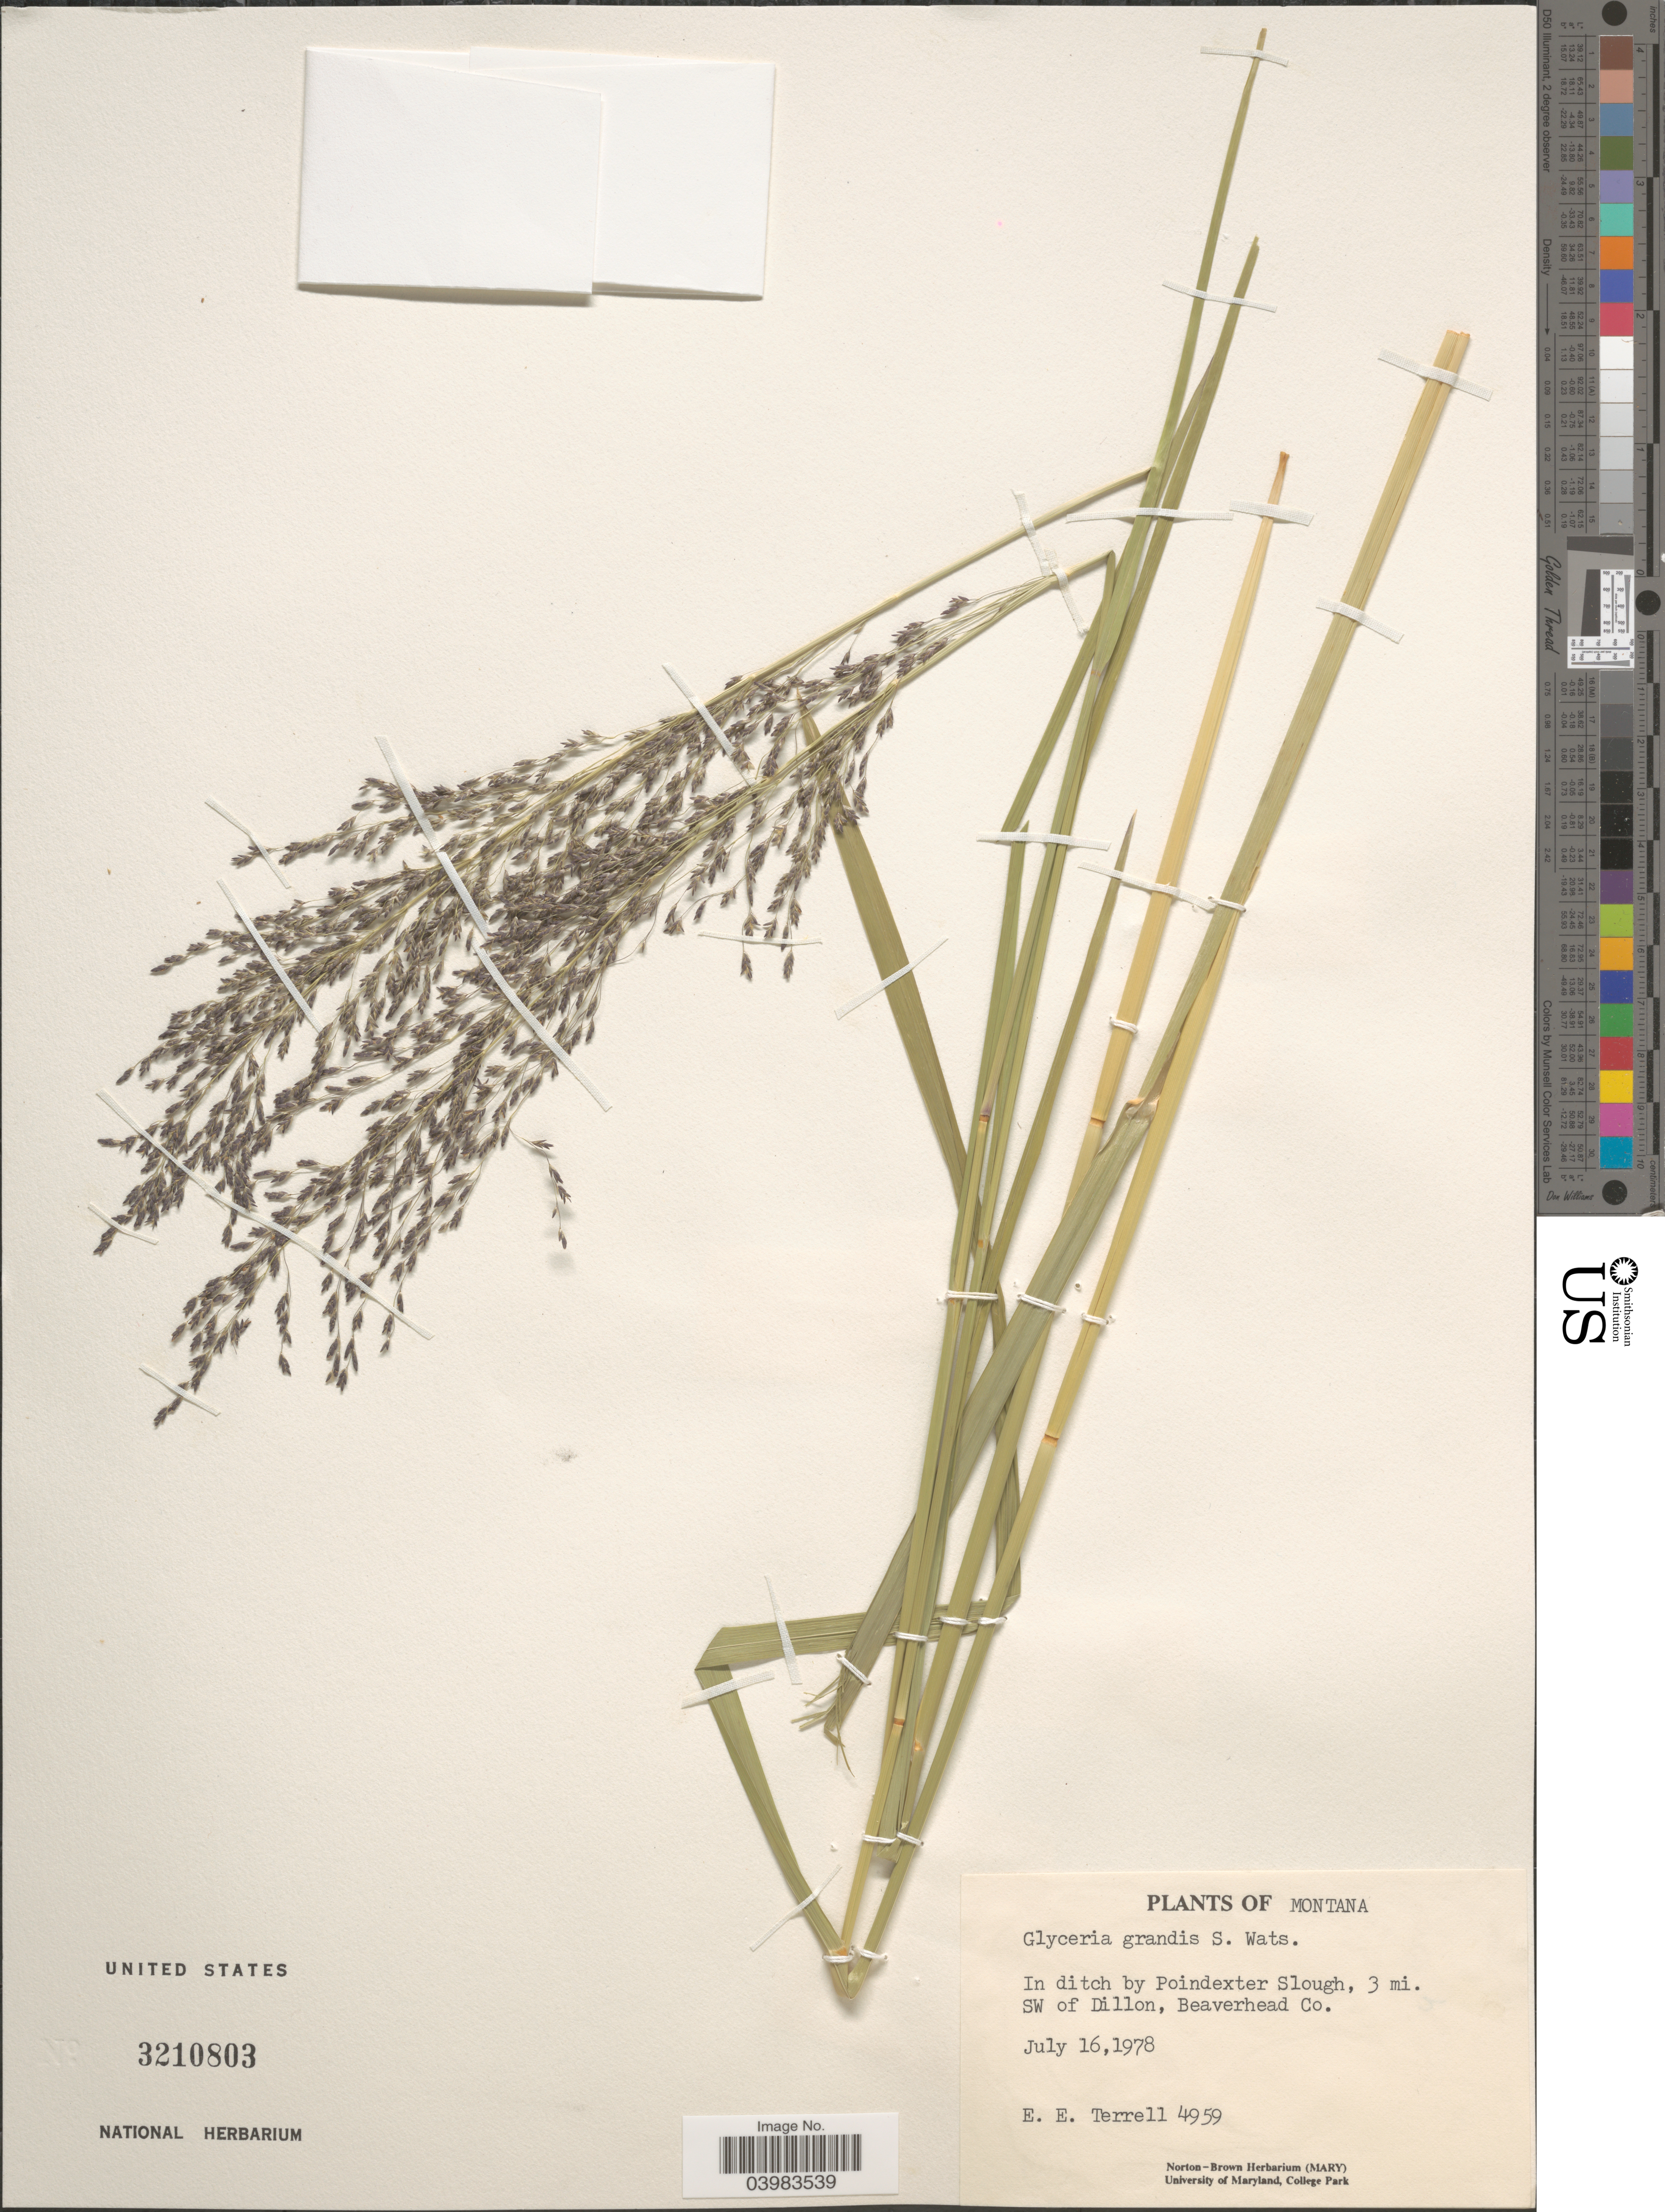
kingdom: Plantae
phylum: Tracheophyta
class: Liliopsida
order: Poales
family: Poaceae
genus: Glyceria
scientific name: Glyceria grandis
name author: S. Watson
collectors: E. E. Terrell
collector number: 4959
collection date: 1978-07-16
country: United States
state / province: Montana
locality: In ditch by Poindexter Slough, 3 mi. SW of Dillon, Beaverhead Co.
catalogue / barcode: US 3210803